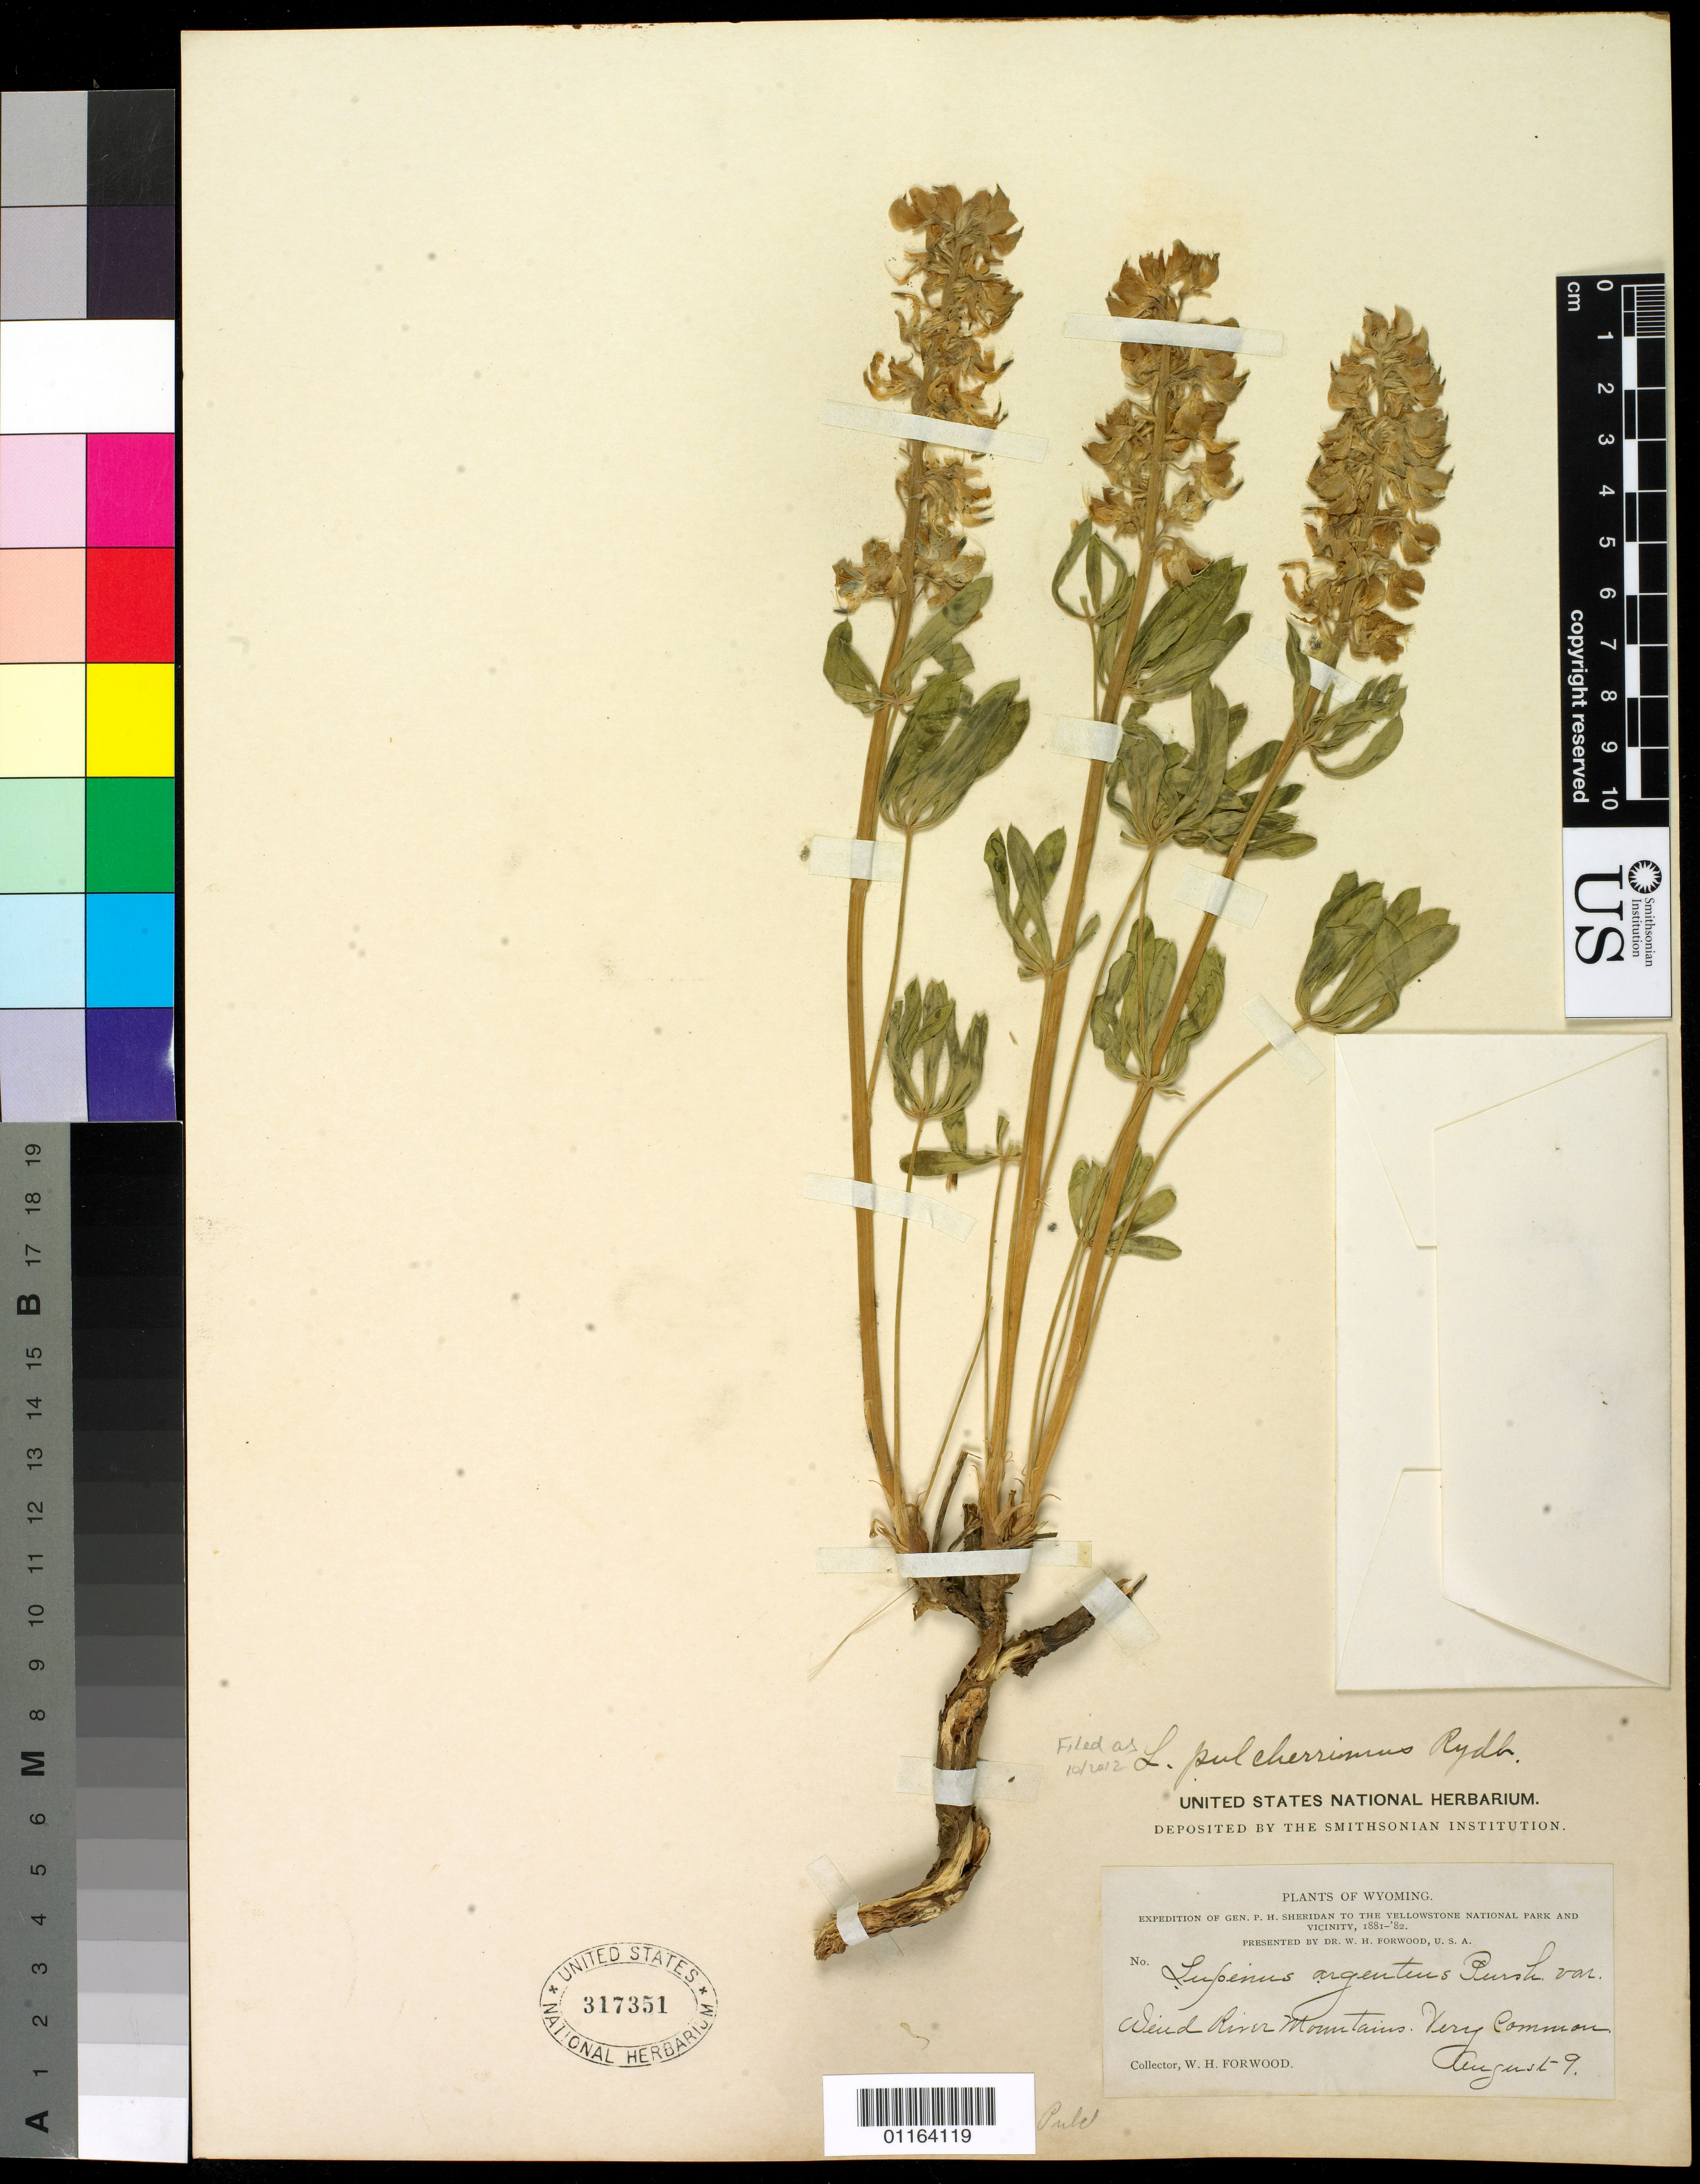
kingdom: Plantae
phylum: Tracheophyta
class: Magnoliopsida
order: Fabales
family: Fabaceae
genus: Lupinus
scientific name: Lupinus pulcherrimus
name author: Rydb.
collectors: W. Forwood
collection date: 1881-08-09 or 1882-08-09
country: United States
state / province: Wyoming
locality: Wind River Mts.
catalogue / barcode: US 317351